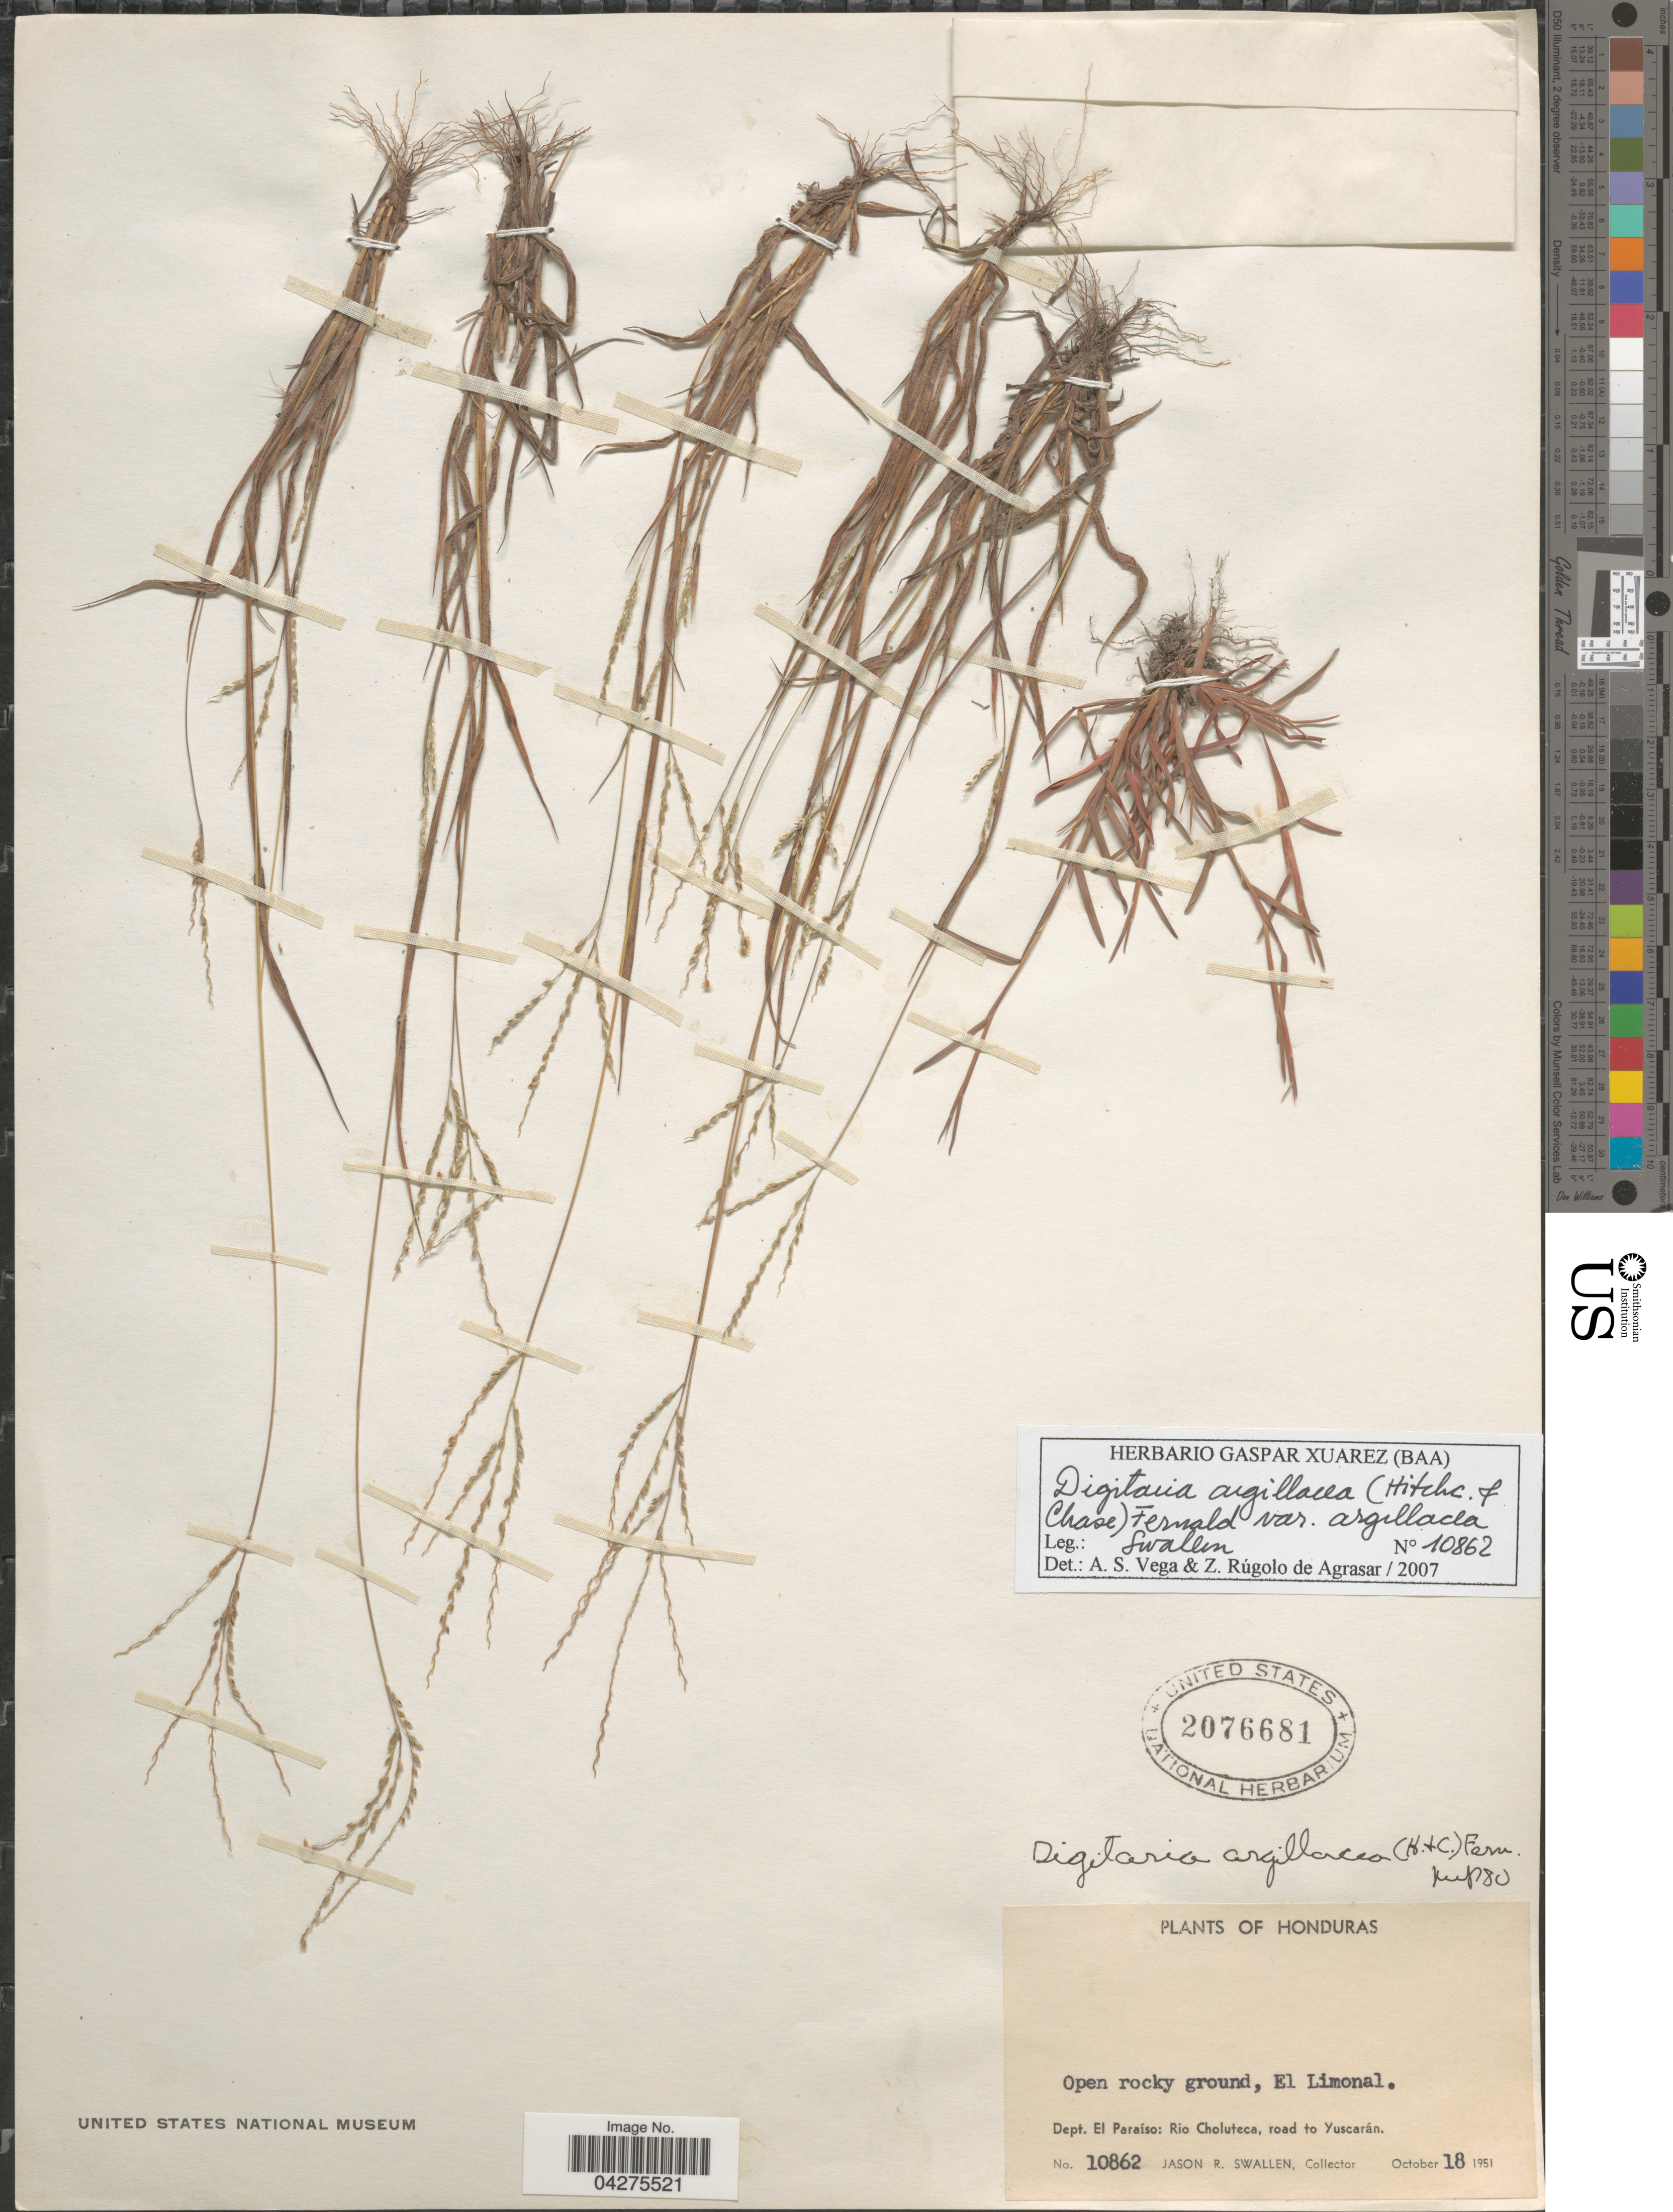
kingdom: Plantae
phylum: Tracheophyta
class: Liliopsida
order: Poales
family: Poaceae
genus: Digitaria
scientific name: Digitaria argillacea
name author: (Hitchc. & Chase) Fernald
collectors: J. R. Swallen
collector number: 10862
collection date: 1951-10-18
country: Honduras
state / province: El Paraiso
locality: Open rocky ground, El Limonal. Dept. El Paraíso: Rio Choluteca, road to Yuscarán.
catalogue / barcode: US 2076681